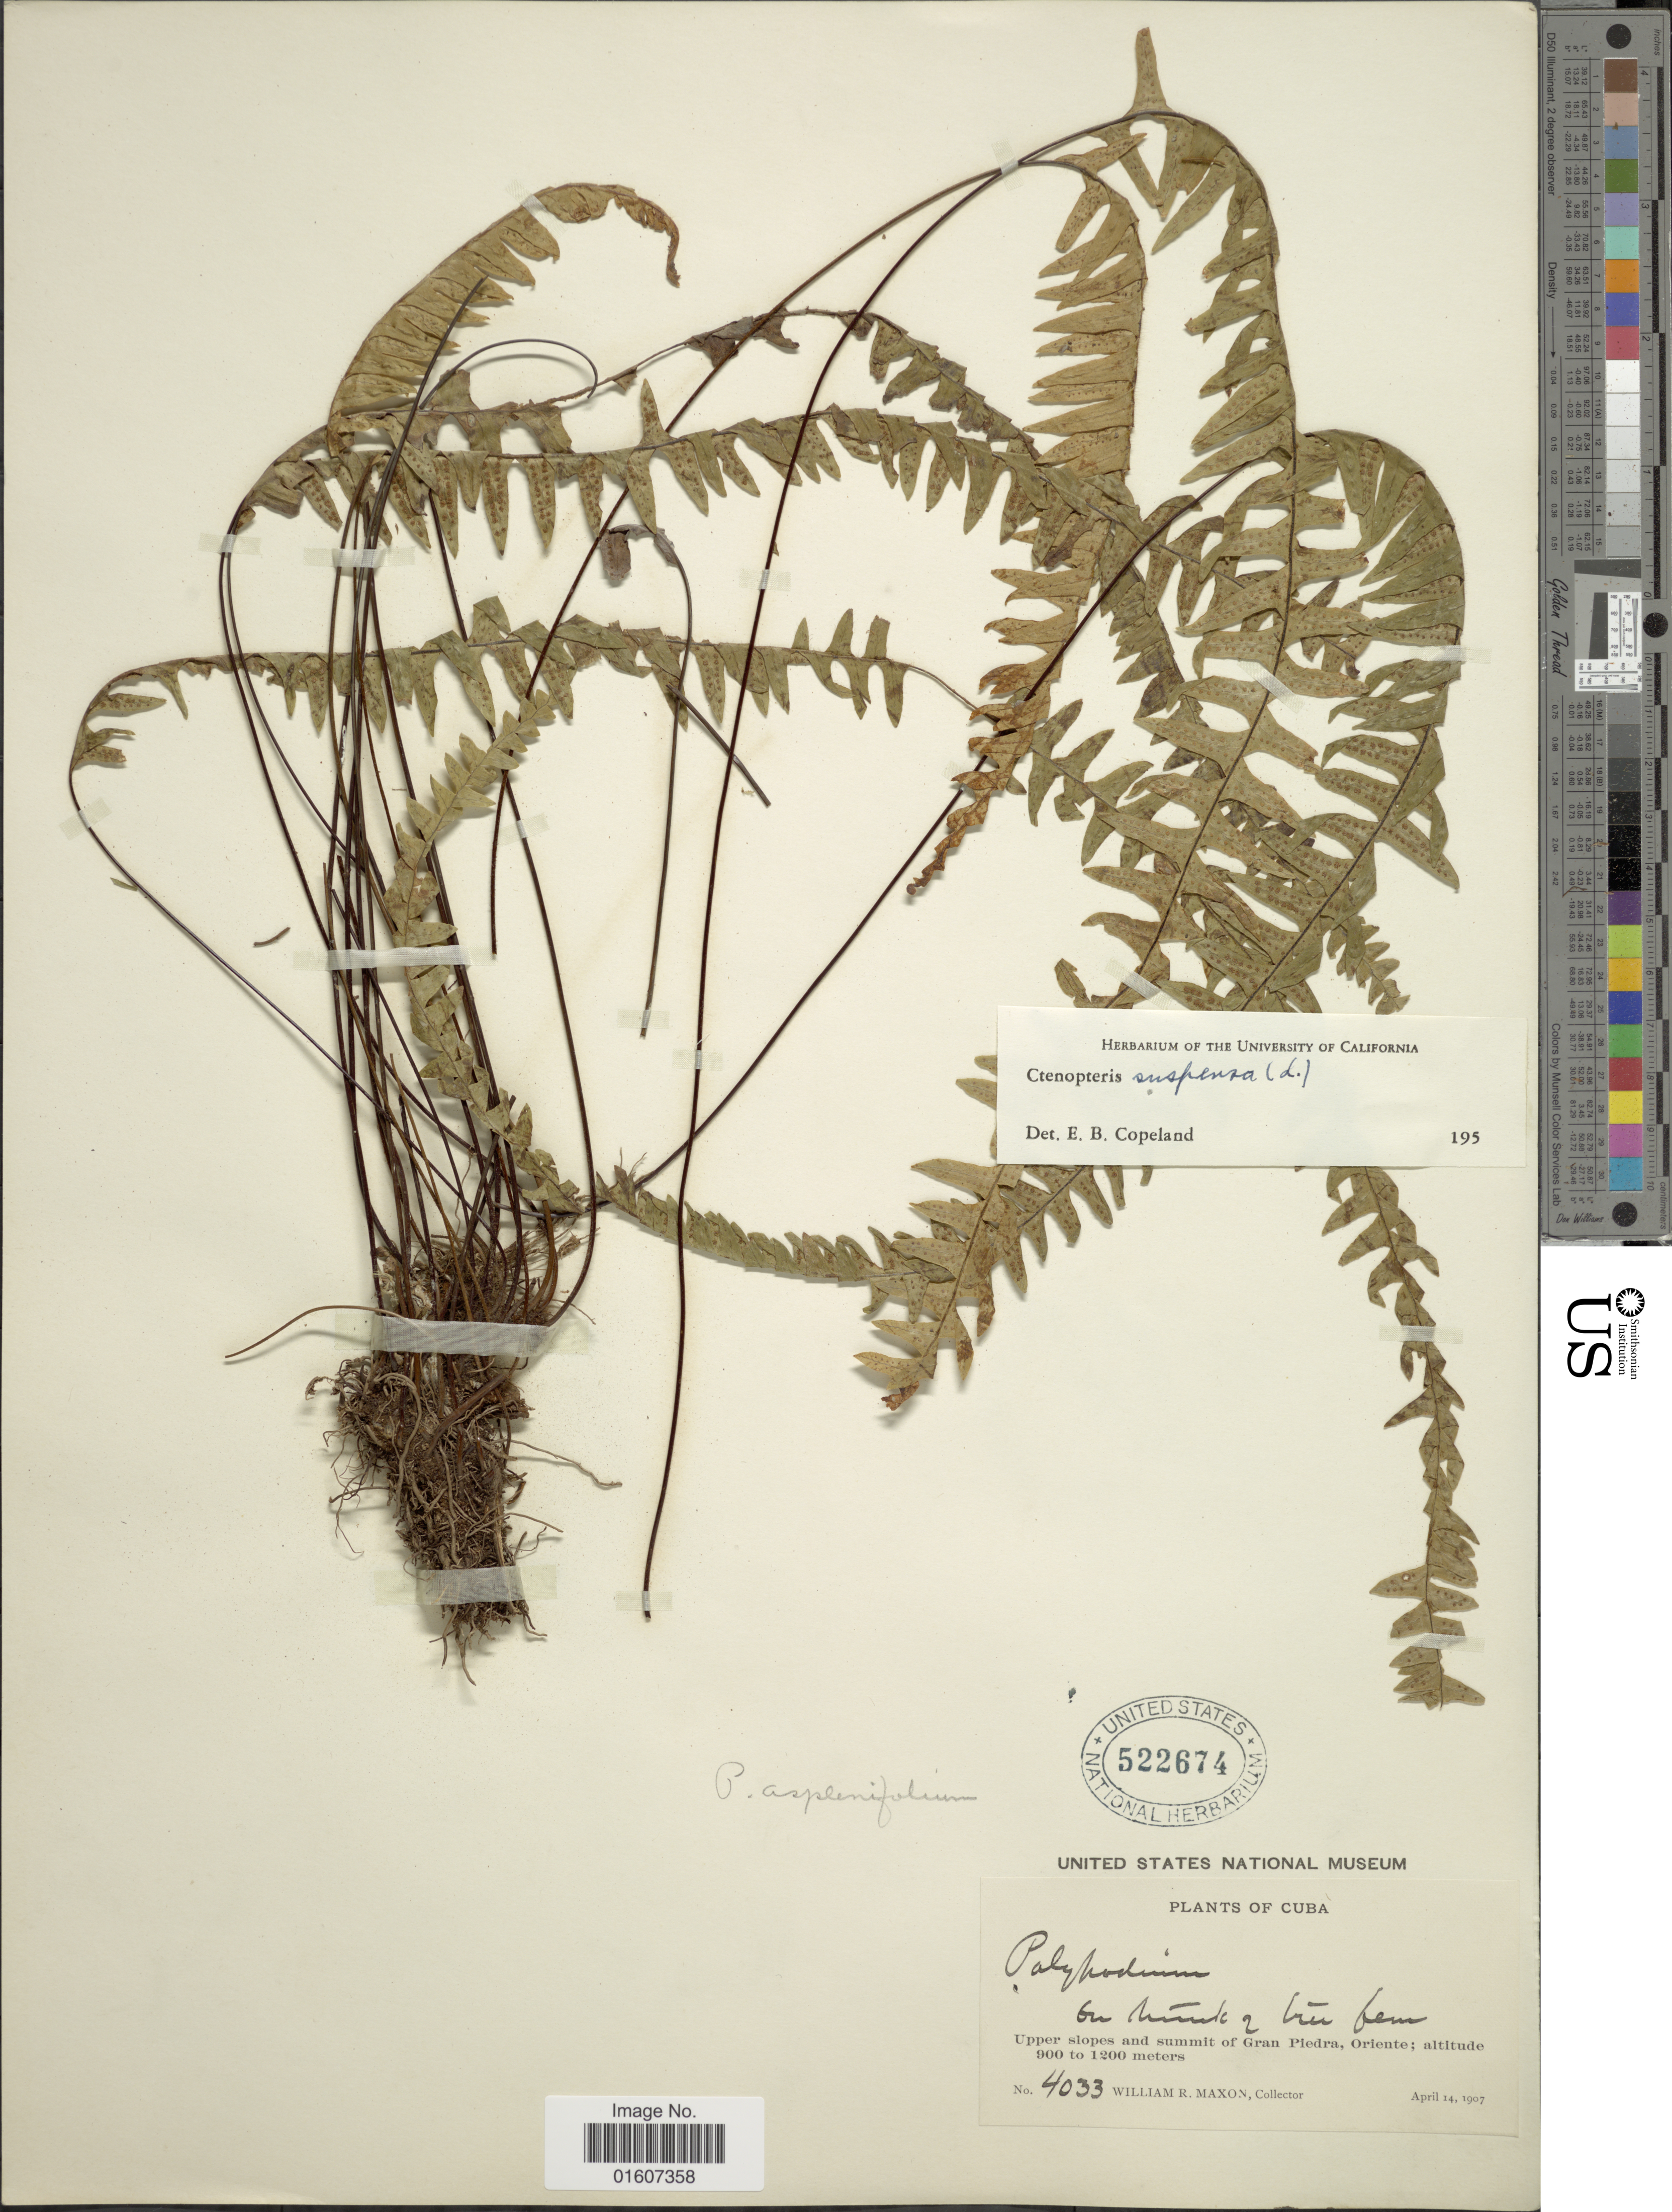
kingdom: Plantae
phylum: Tracheophyta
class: Polypodiopsida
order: Polypodiales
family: Polypodiaceae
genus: Terpsichore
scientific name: Terpsichore asplenifolia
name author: (L.) A.R. Sm.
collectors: W. R. Maxon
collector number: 4033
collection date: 1907-04-14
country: Cuba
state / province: Oriente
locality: Upper slopes and summit of Gran Piedra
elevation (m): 900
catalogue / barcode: US 522674